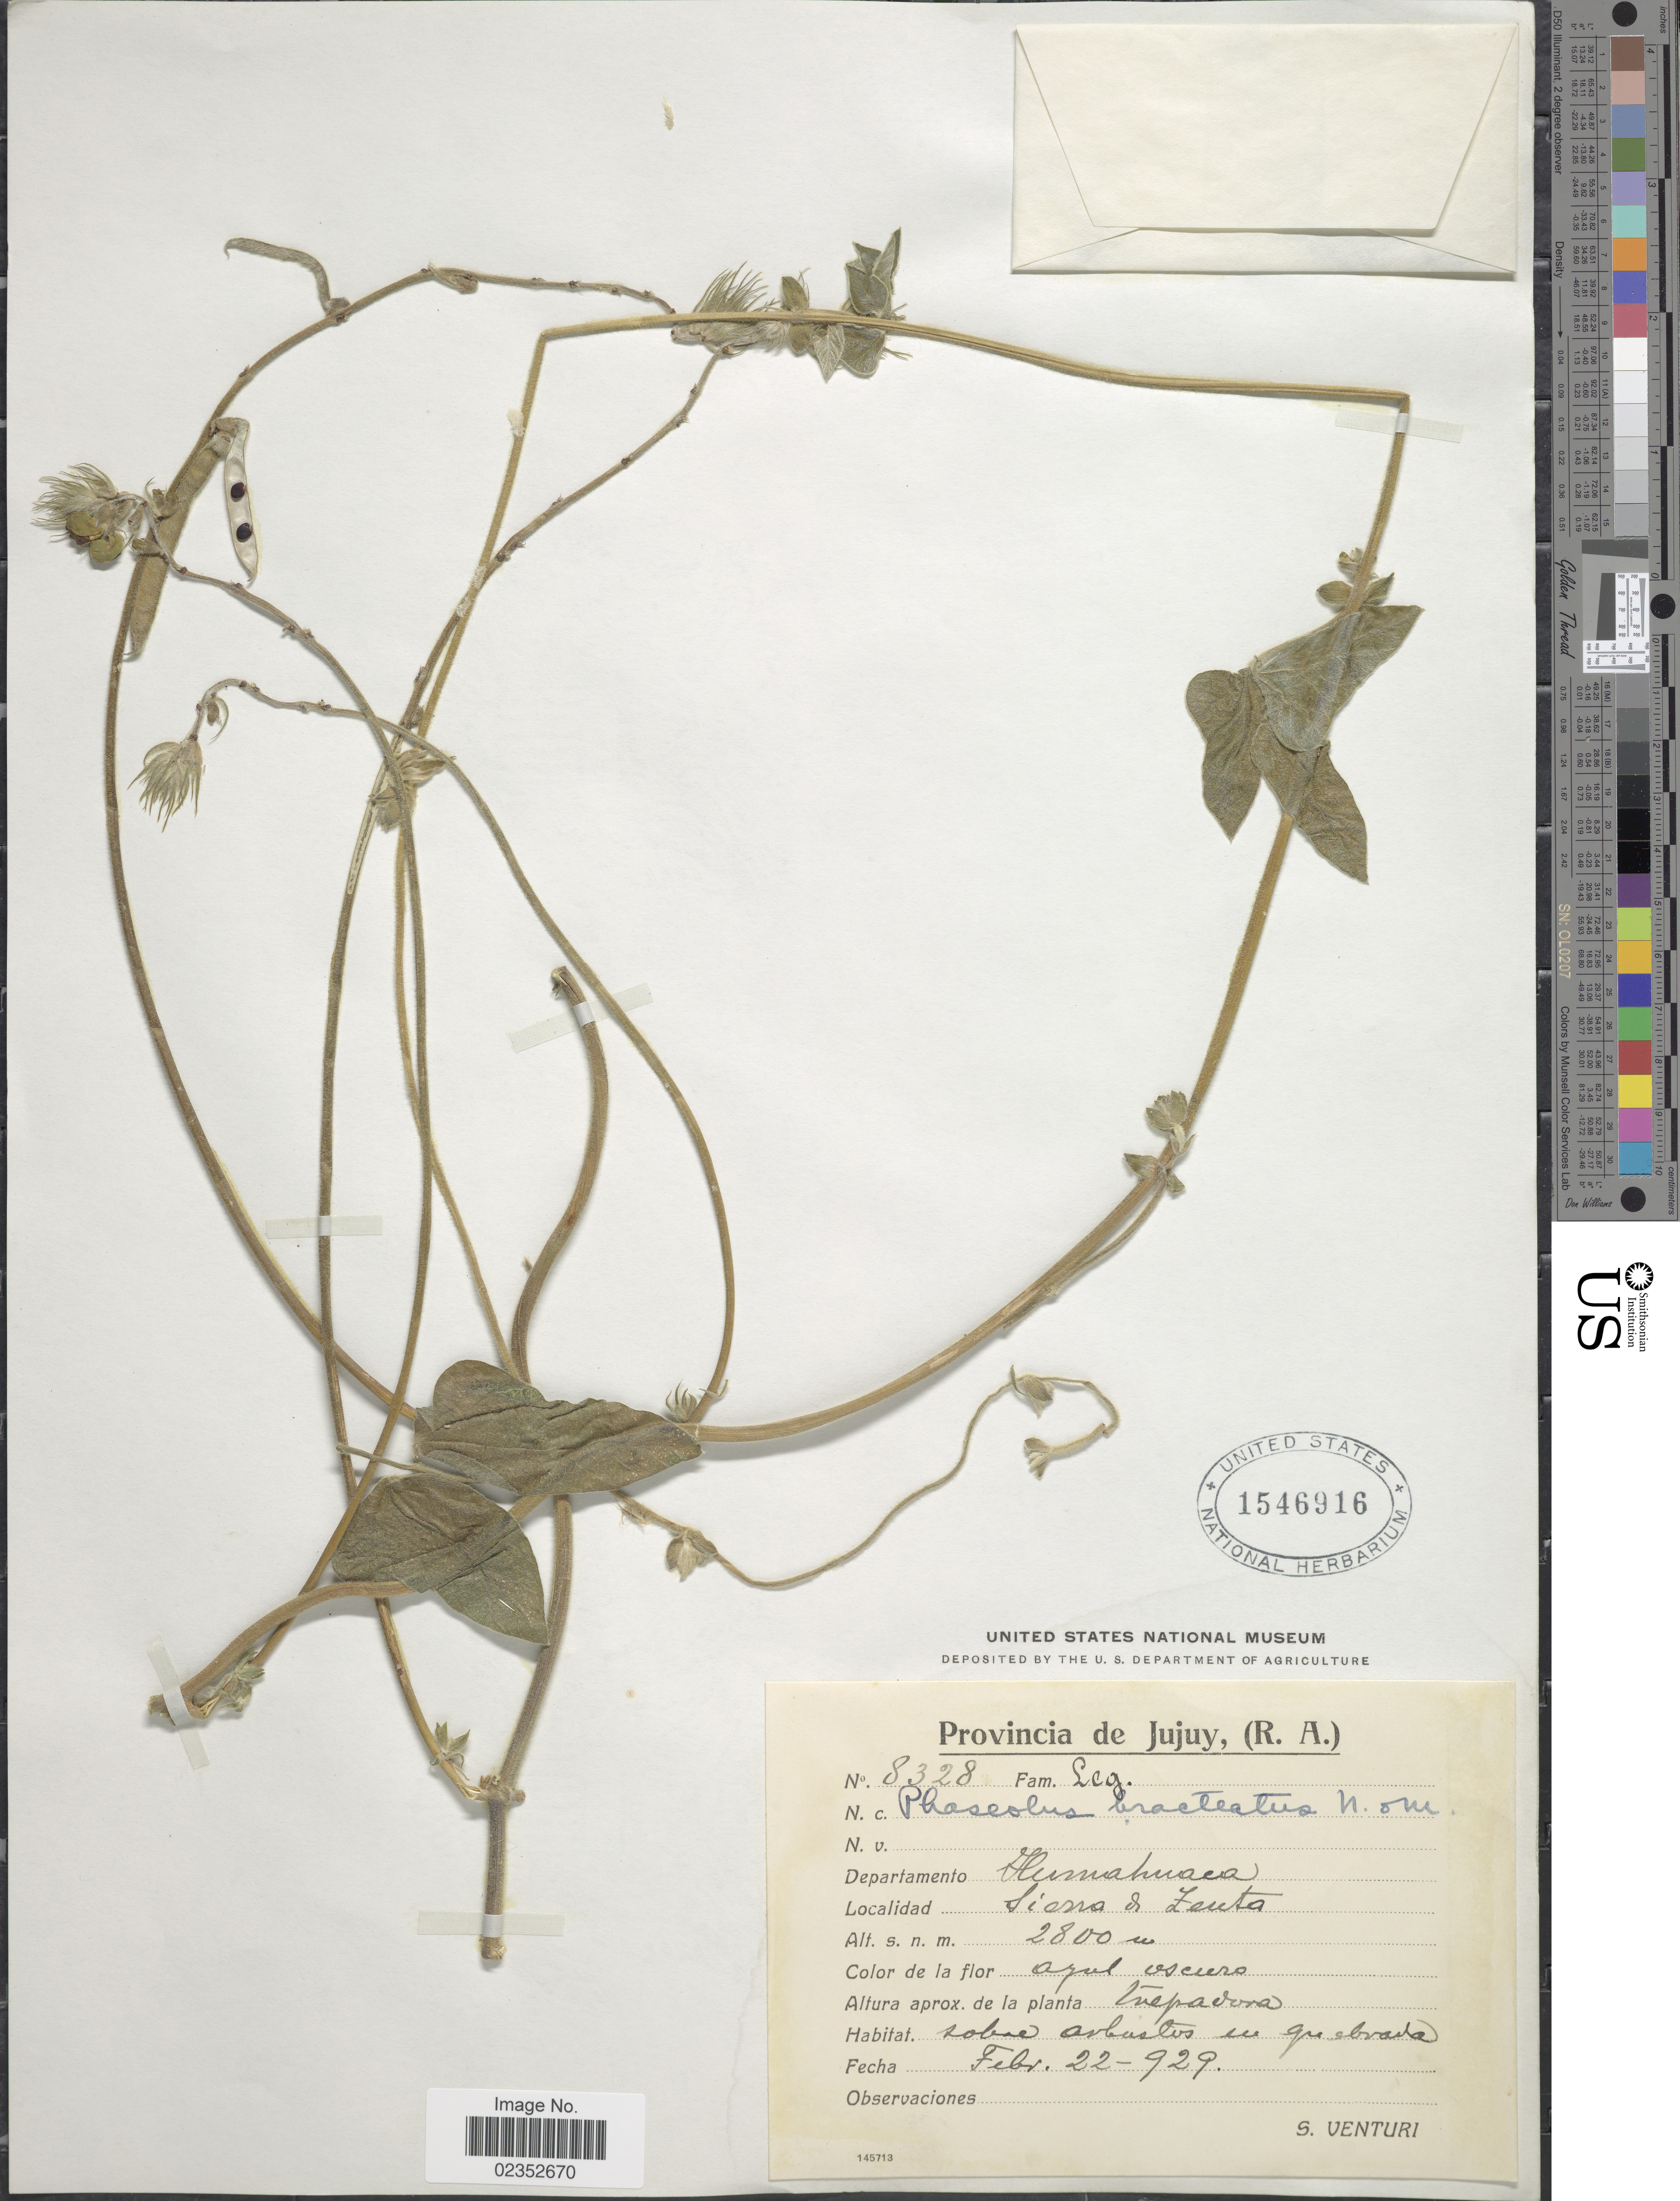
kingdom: Plantae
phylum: Tracheophyta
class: Magnoliopsida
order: Fabales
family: Fabaceae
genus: Macroptilium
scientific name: Macroptilium bracteatum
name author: (Nees & Mart.) Maréchal & Baudet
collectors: S. Venturi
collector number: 8328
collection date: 1929-02-22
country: Argentina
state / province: Jujuy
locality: Provincia de Jujuy, (R.A.), departamento Humahuaca, Sierra de Zenta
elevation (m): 2800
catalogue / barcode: US 1546916